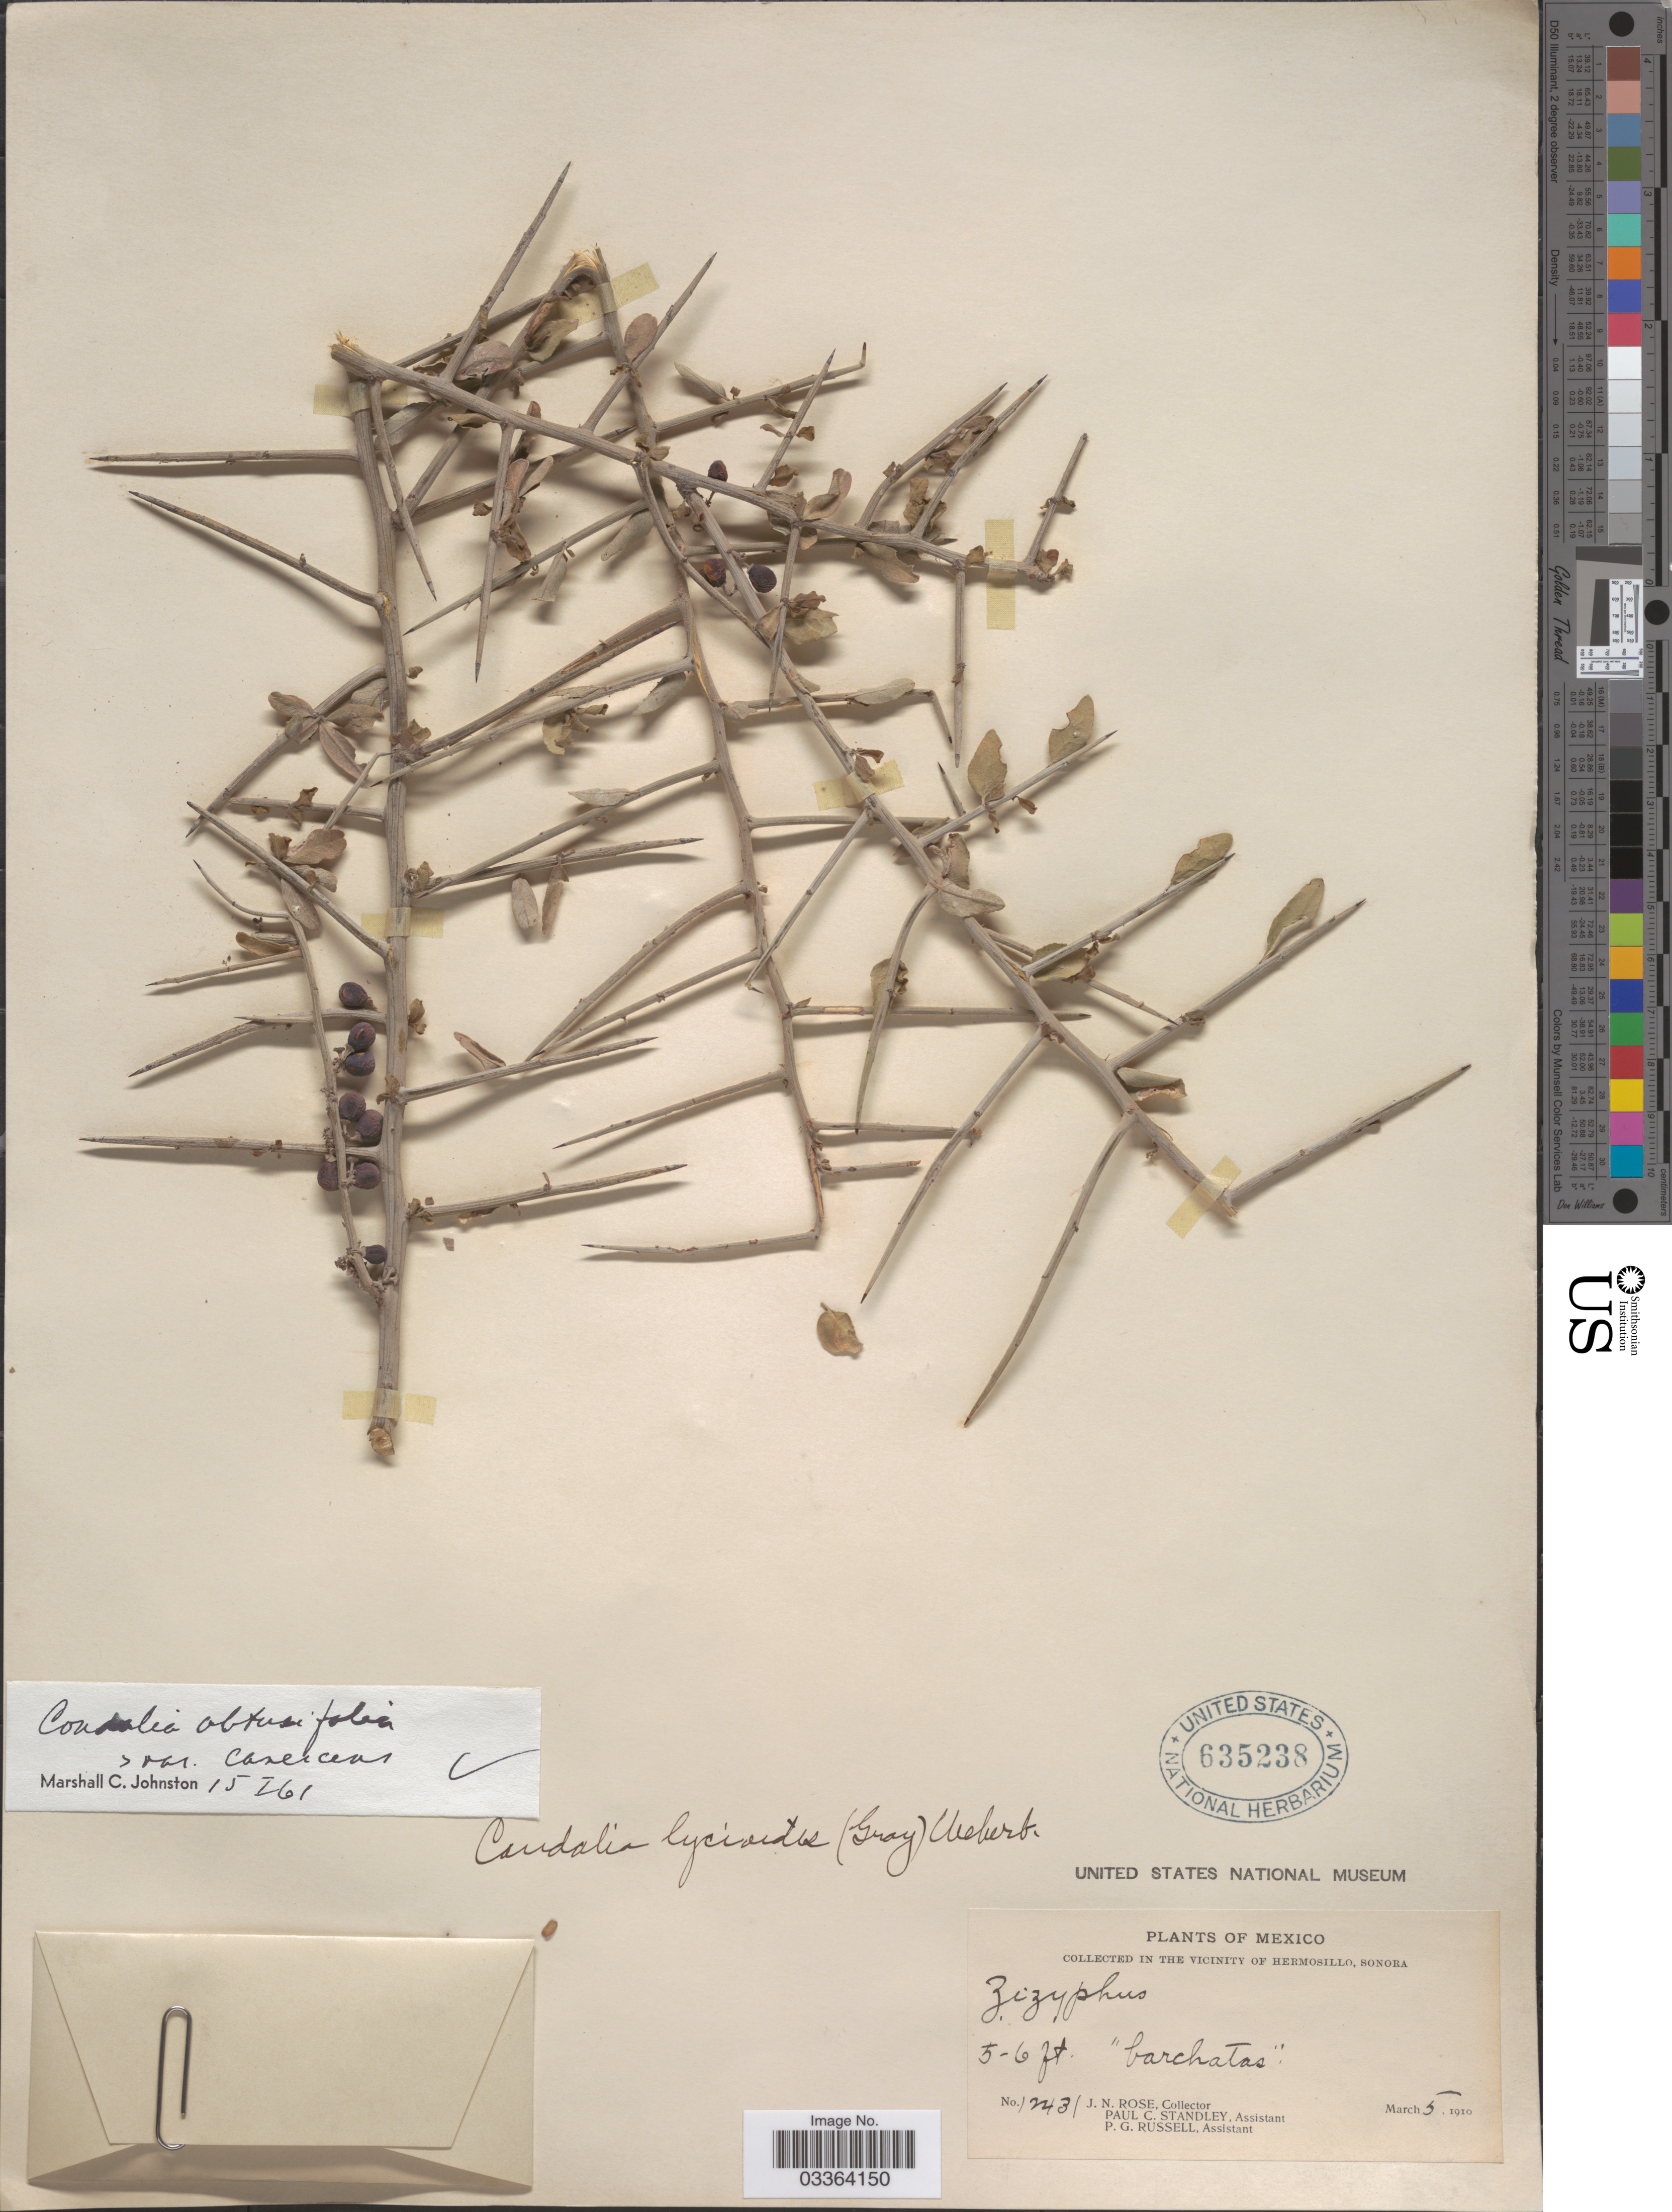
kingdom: Plantae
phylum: Tracheophyta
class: Magnoliopsida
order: Rosales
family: Rhamnaceae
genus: Sarcomphalus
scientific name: Sarcomphalus obtusifolius var. canescens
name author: (A. Gray) Hauenschild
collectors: J. N. Rose, P. C. Standley & P. G. Russell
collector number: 12431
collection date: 1910-03-05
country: Mexico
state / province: Sonora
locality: In the vicinity of Hermosillo.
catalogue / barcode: US 635238